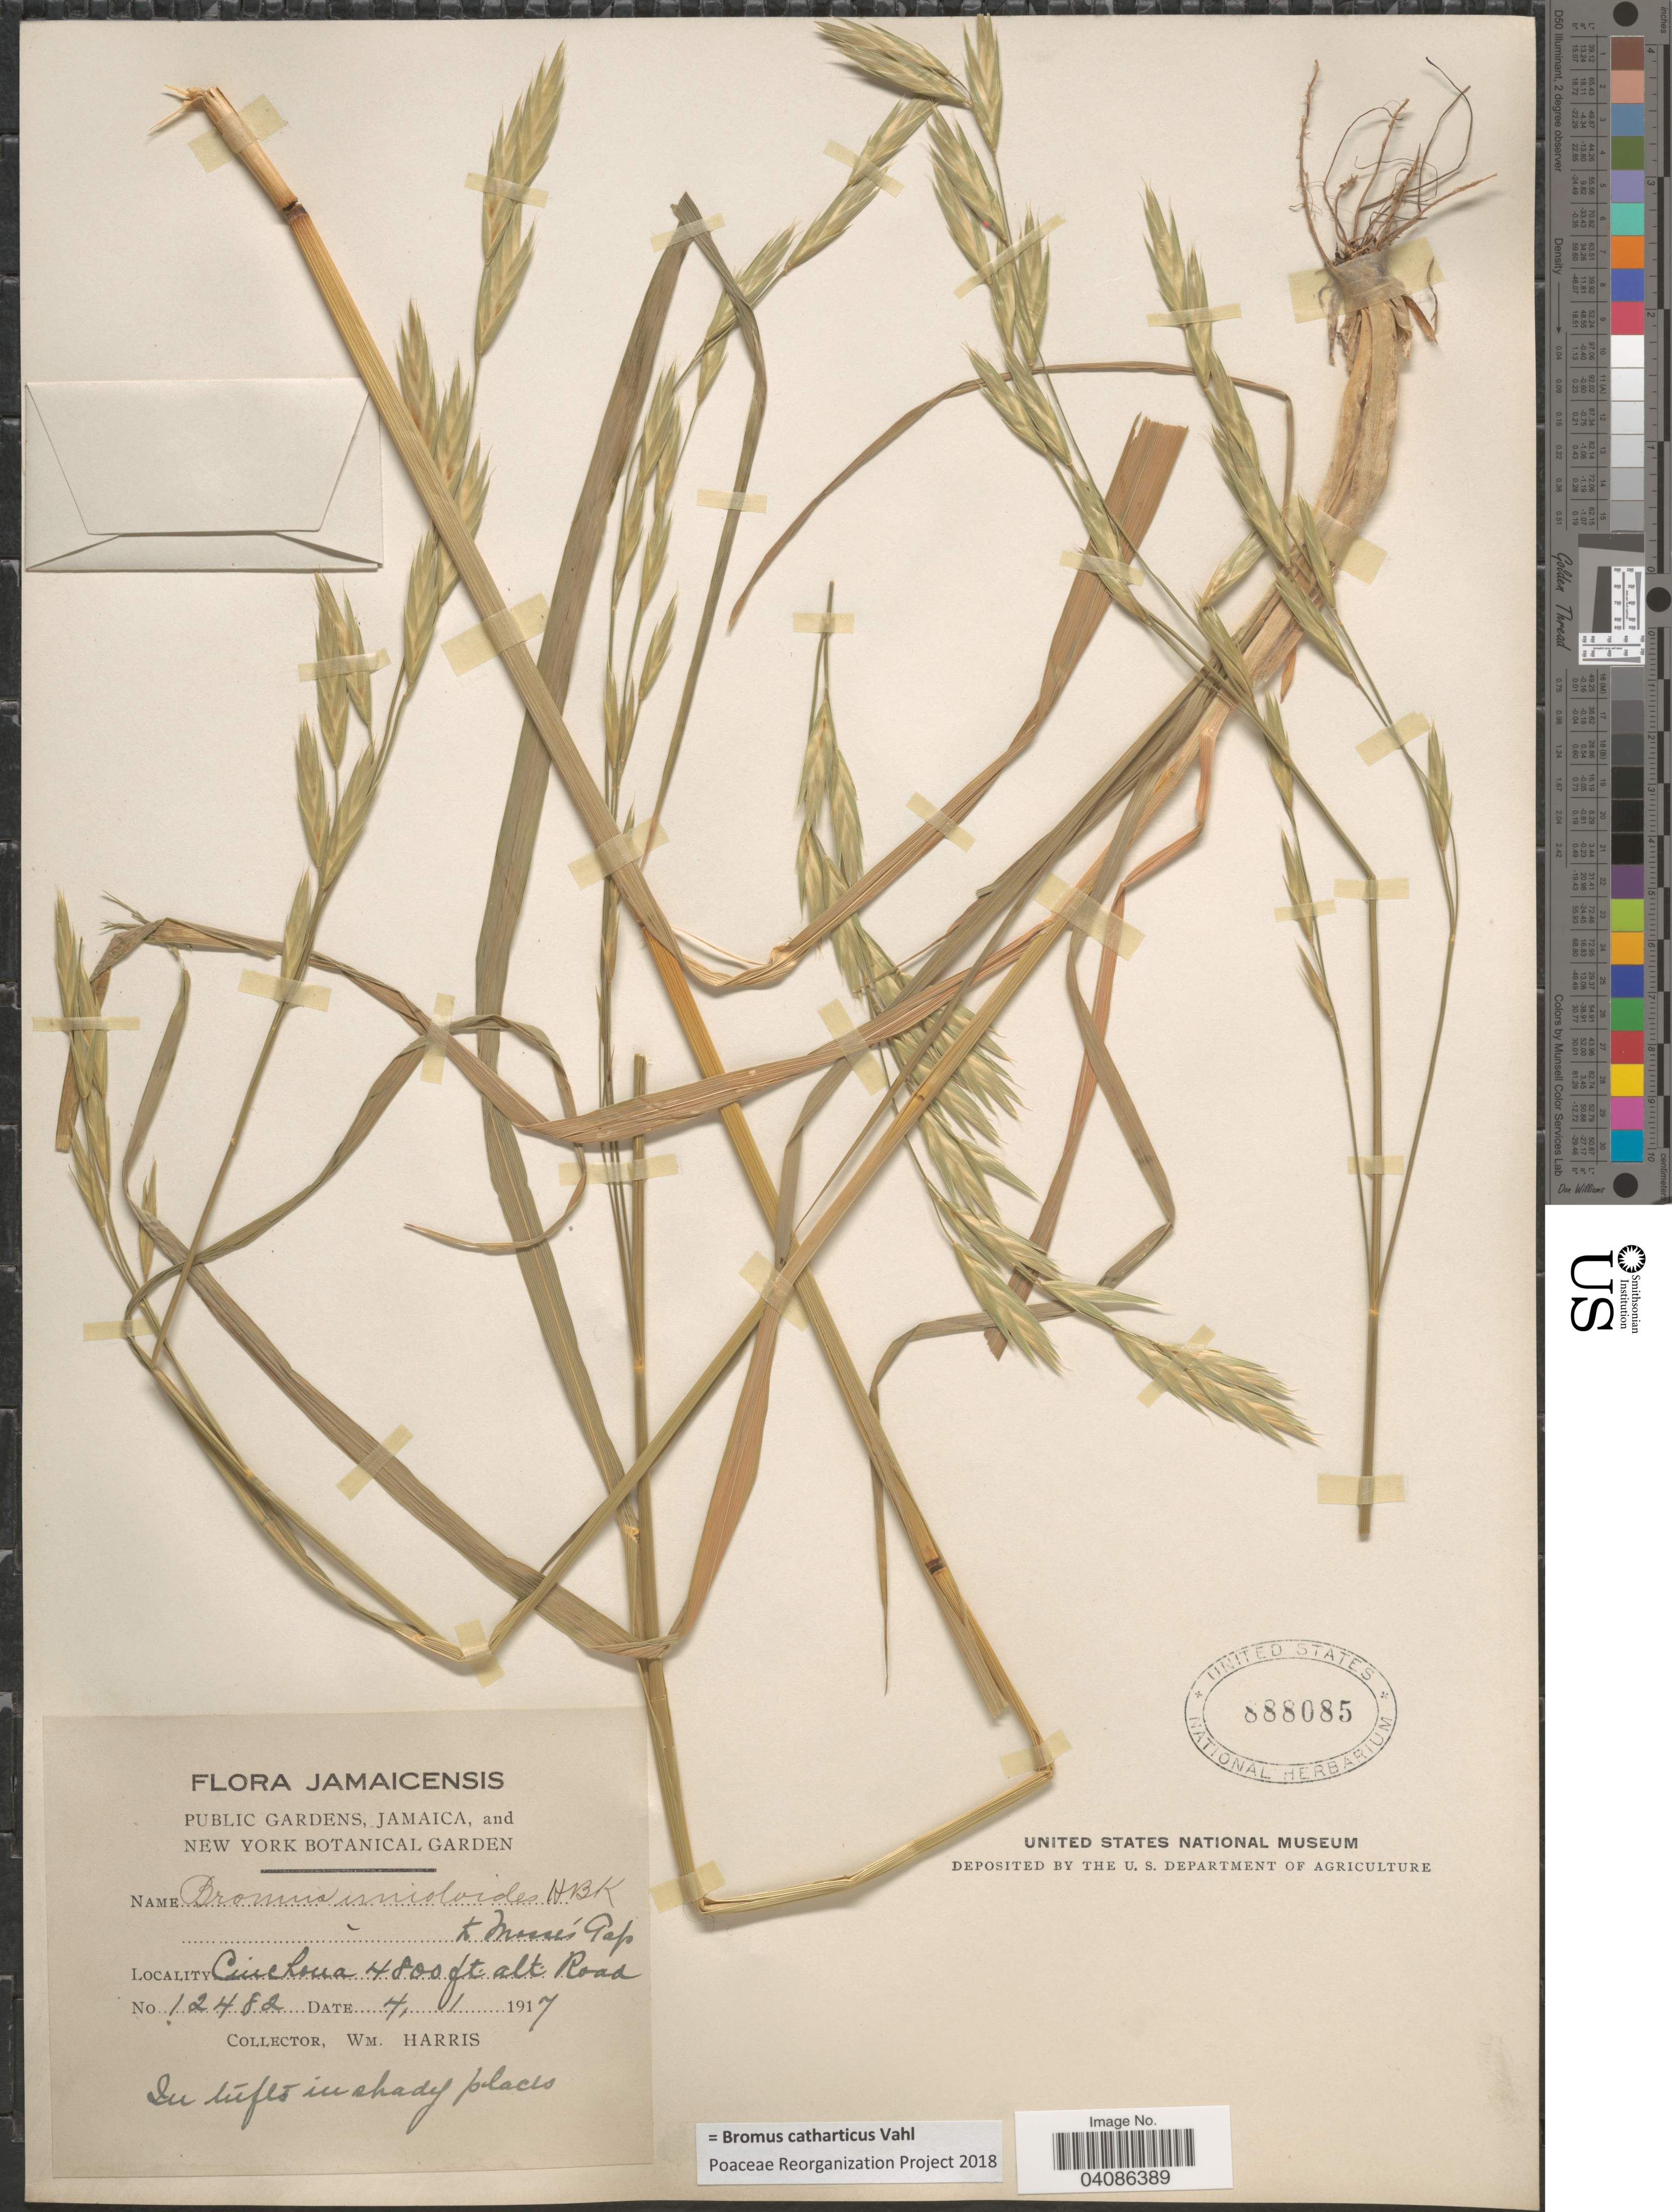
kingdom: Plantae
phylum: Tracheophyta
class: Liliopsida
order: Poales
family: Poaceae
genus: Bromus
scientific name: Bromus catharticus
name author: Vahl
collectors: W. H. Harris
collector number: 12482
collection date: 1917-01-04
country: Jamaica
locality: Cinchona, Road.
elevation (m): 1463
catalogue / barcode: US 888085